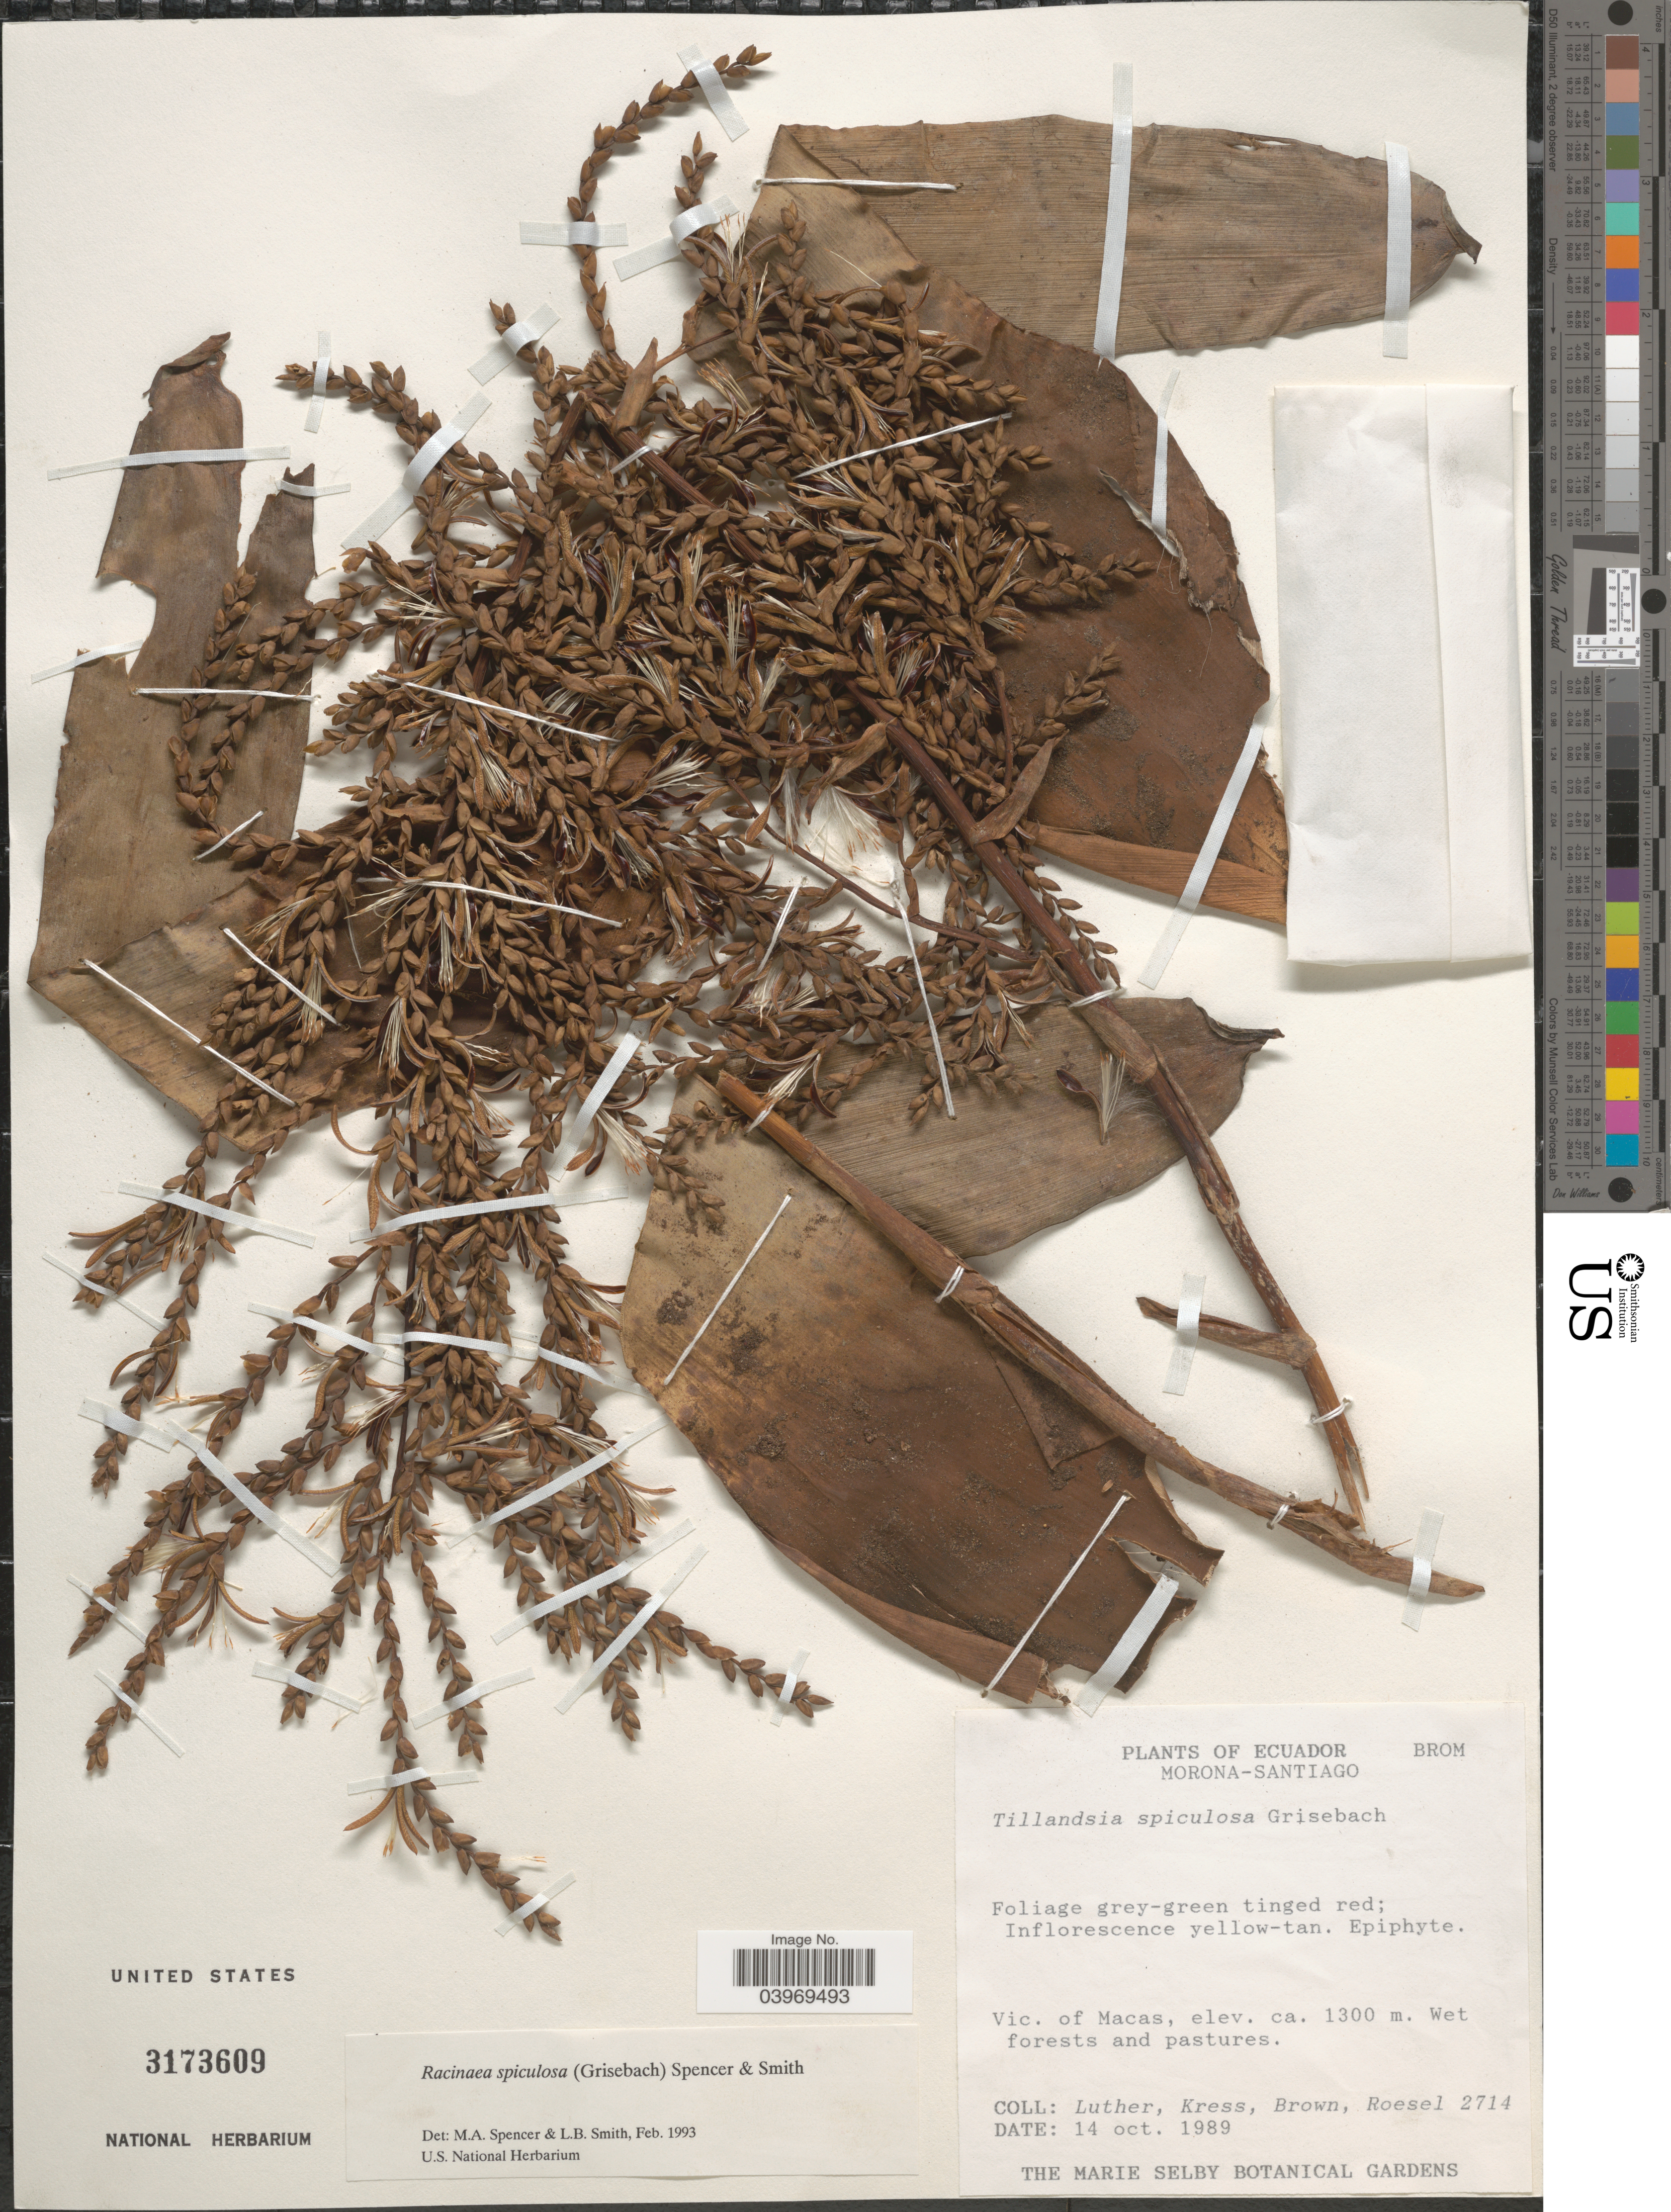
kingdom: Plantae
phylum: Tracheophyta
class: Liliopsida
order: Poales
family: Bromeliaceae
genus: Racinaea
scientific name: Racinaea spiculosa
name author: (Griseb.) M.A. Spencer & L.B. Sm.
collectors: -- Luther, -- Kress, -- Brown & Roesel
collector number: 2714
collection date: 1989-10-14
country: Ecuador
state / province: Morona-Santiago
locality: Vic. of Macas.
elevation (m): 1300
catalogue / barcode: US 3173609